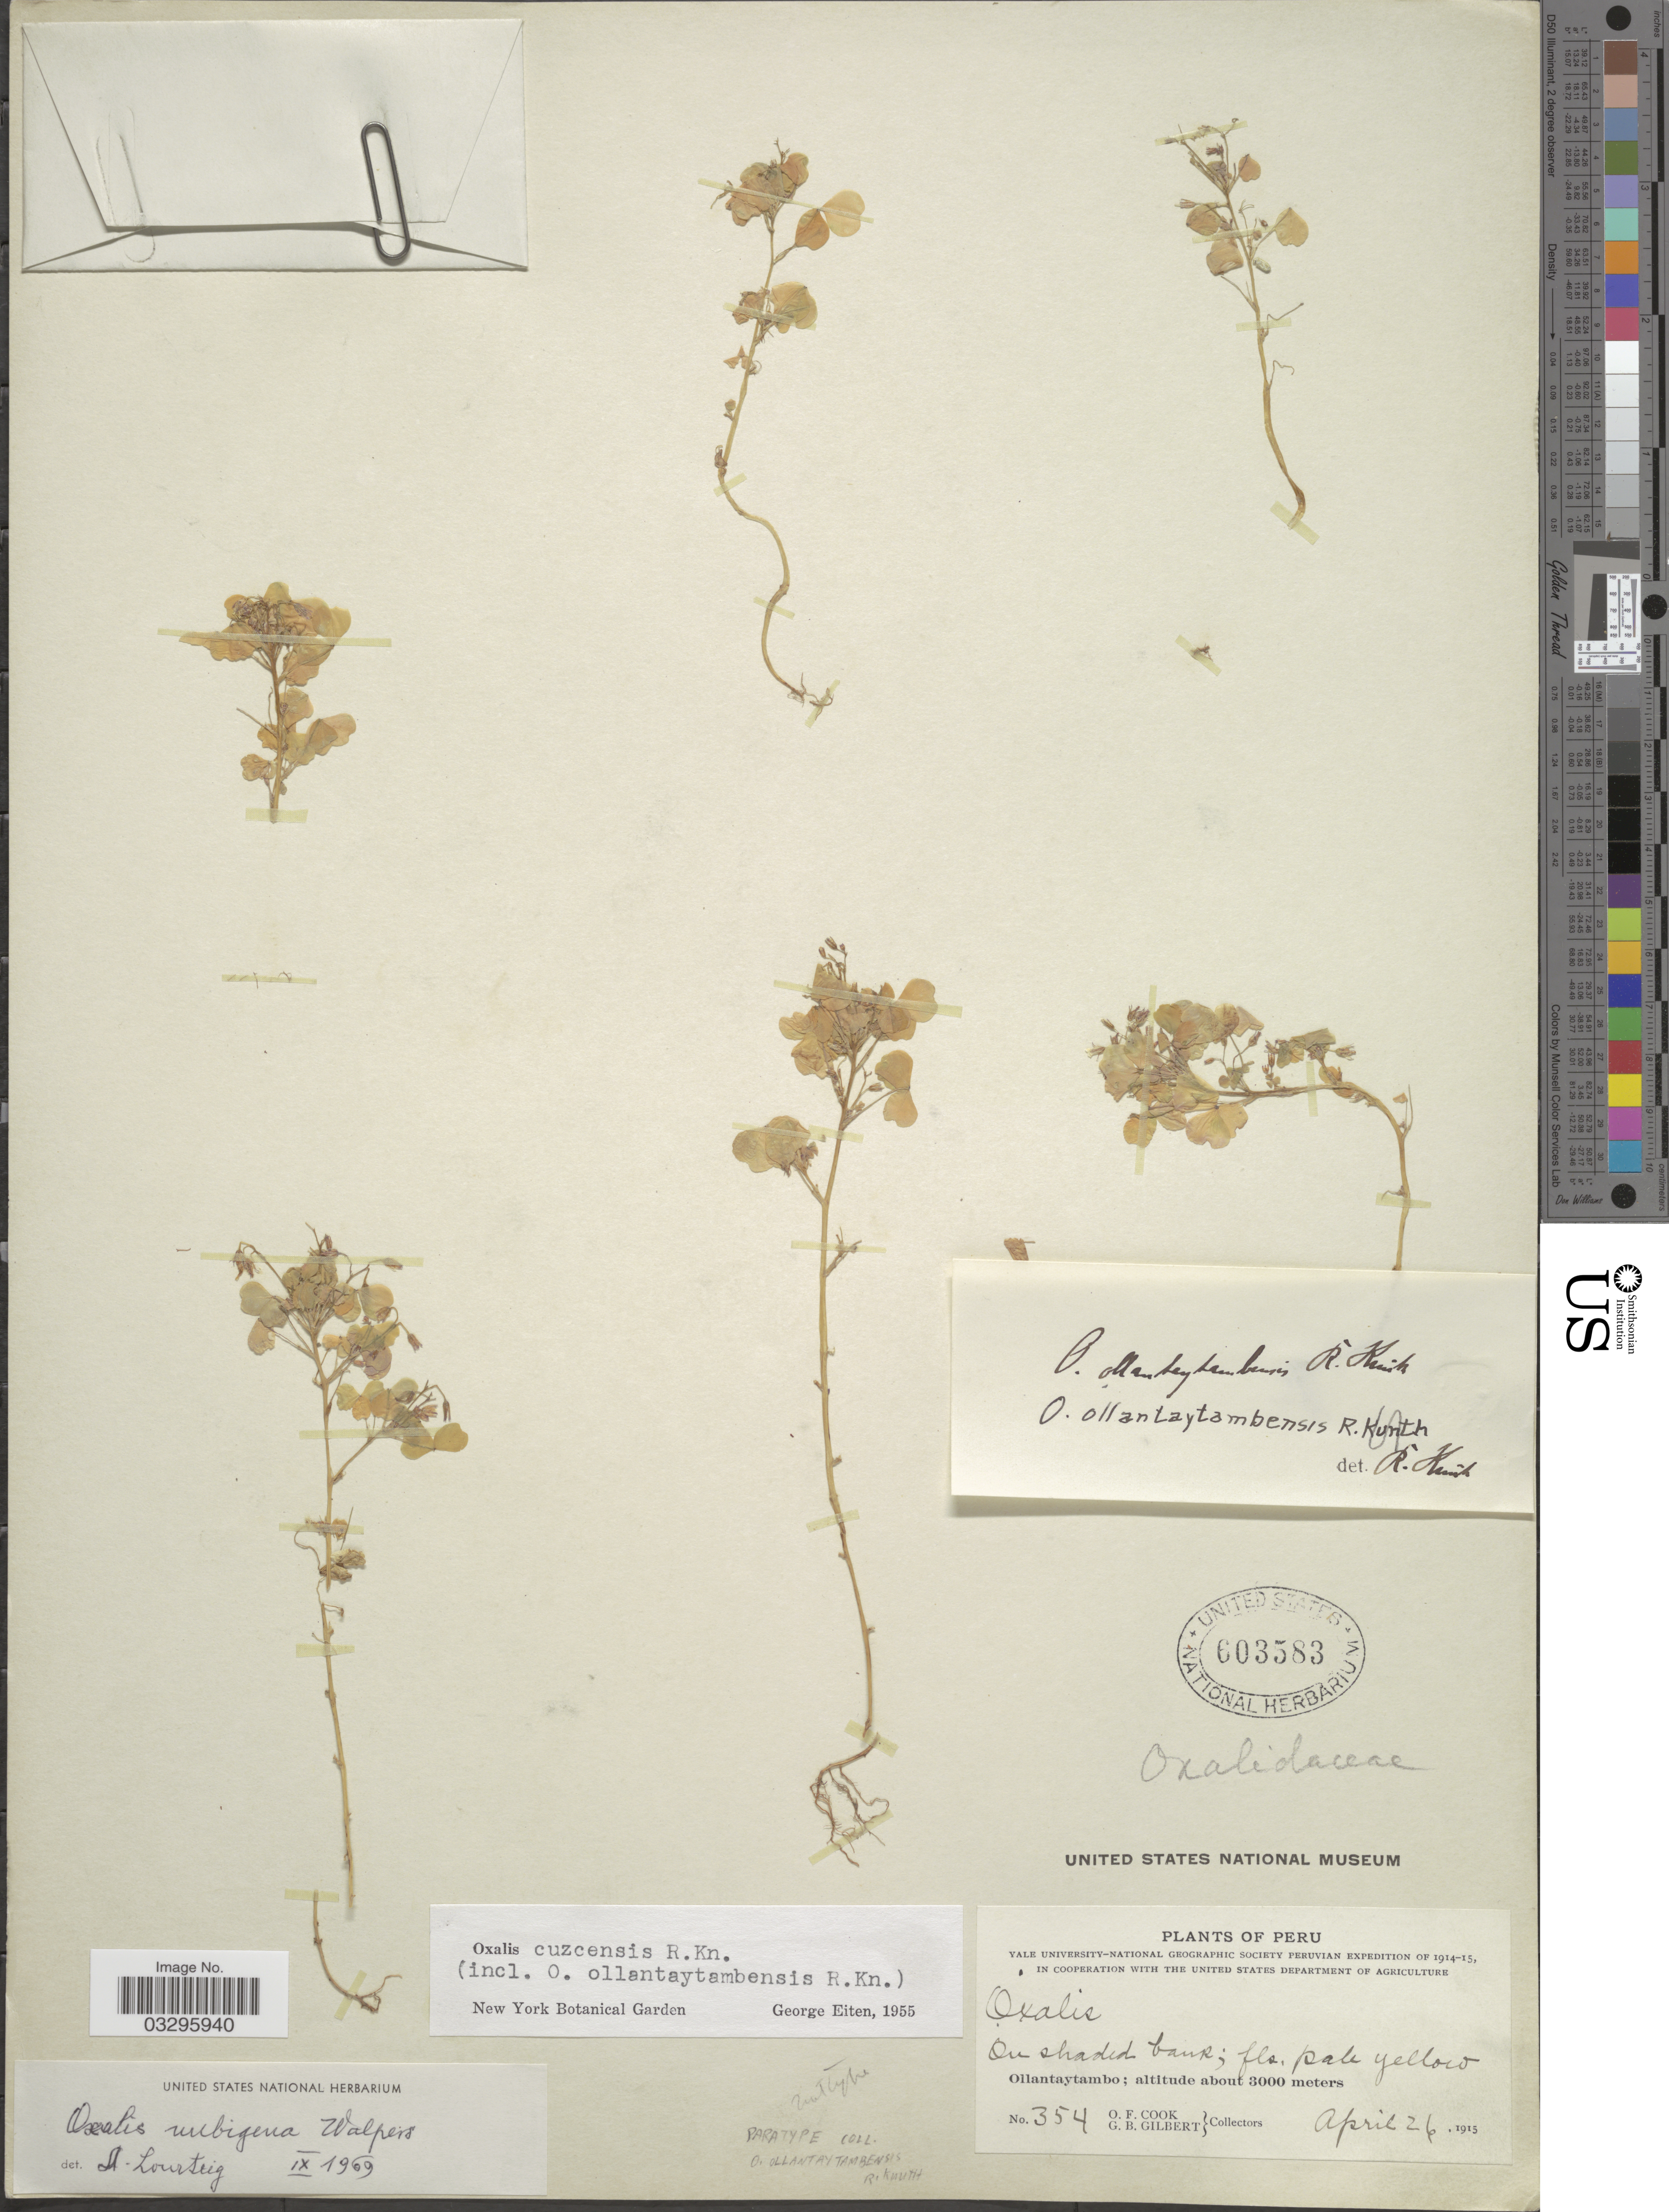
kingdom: Plantae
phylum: Tracheophyta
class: Magnoliopsida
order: Oxalidales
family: Oxalidaceae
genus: Oxalis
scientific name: Oxalis nubigena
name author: Walp.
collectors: O. F. Cook & G. B. Gilbert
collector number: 354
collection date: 1915-04-26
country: Peru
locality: Ollantaytambo.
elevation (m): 3000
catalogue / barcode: US 603583